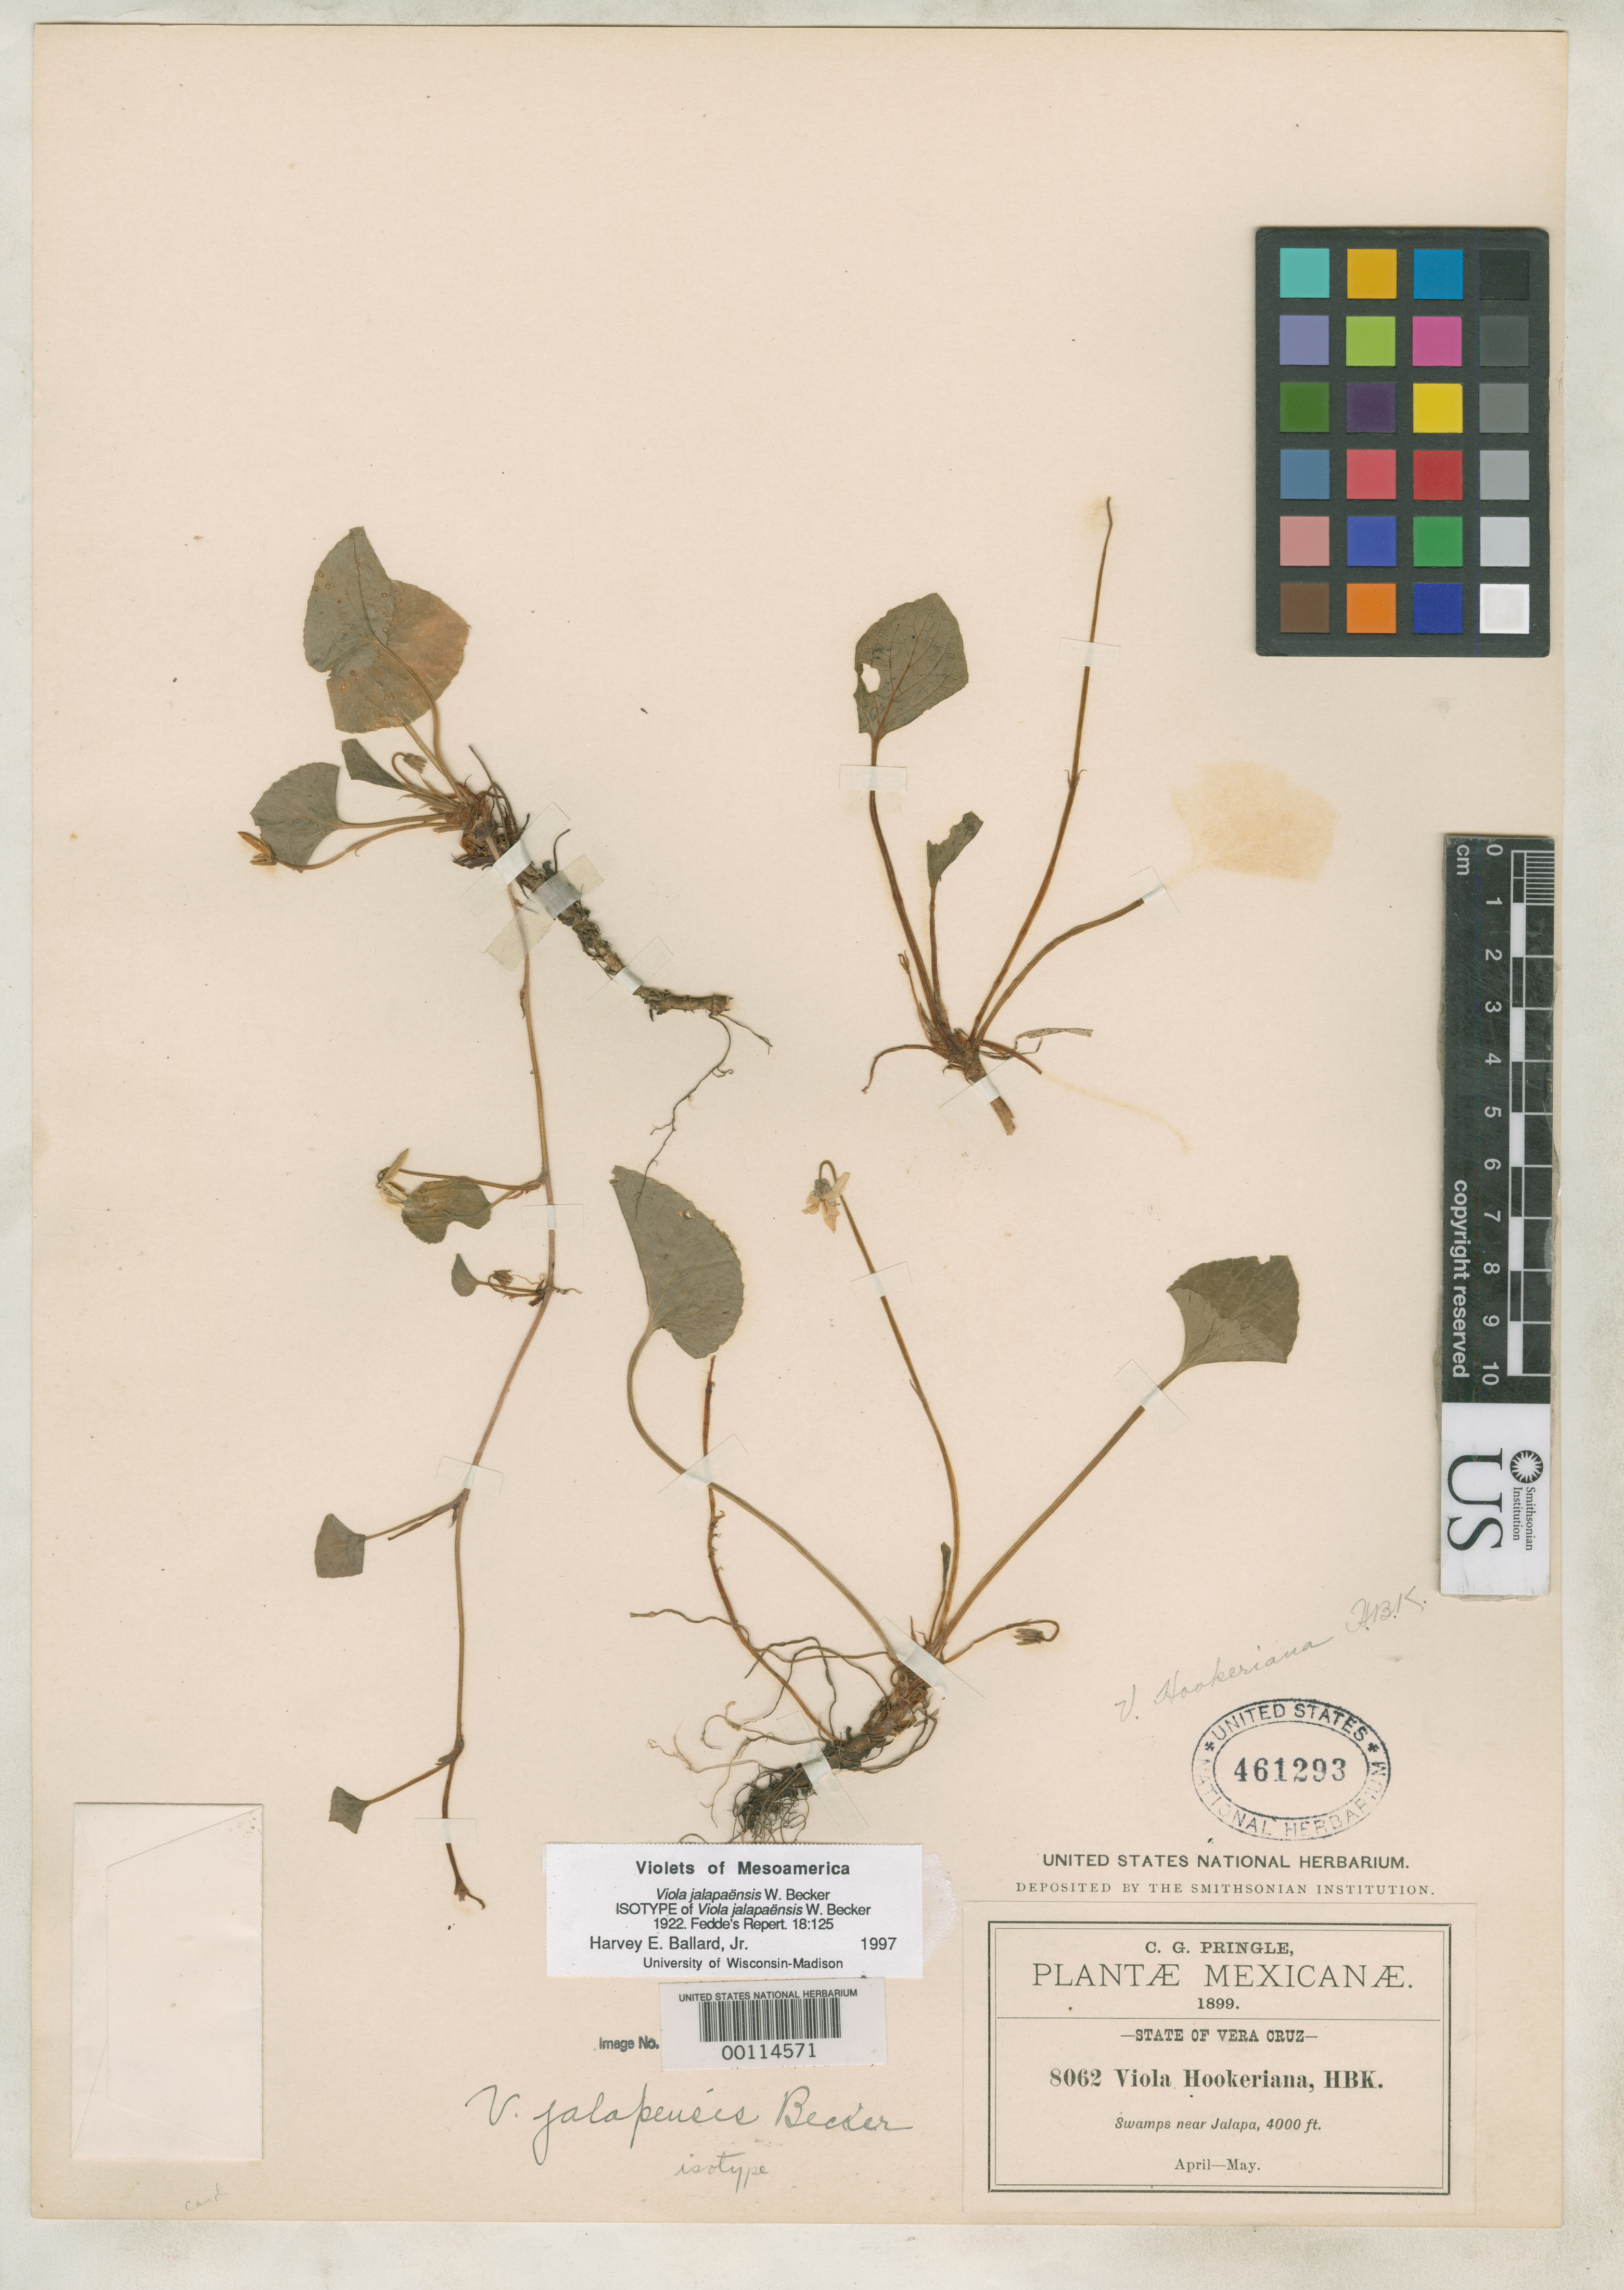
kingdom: Plantae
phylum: Tracheophyta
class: Magnoliopsida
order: Malpighiales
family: Violaceae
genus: Viola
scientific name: Viola jalapensis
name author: W. Becker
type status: Isotype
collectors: C. G. Pringle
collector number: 8062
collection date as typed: Apr 1899 to -- May 1899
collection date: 1899-04/1899-05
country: Mexico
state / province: Veracruz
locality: Swamps near Jalapa.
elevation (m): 1219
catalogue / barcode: US 461293